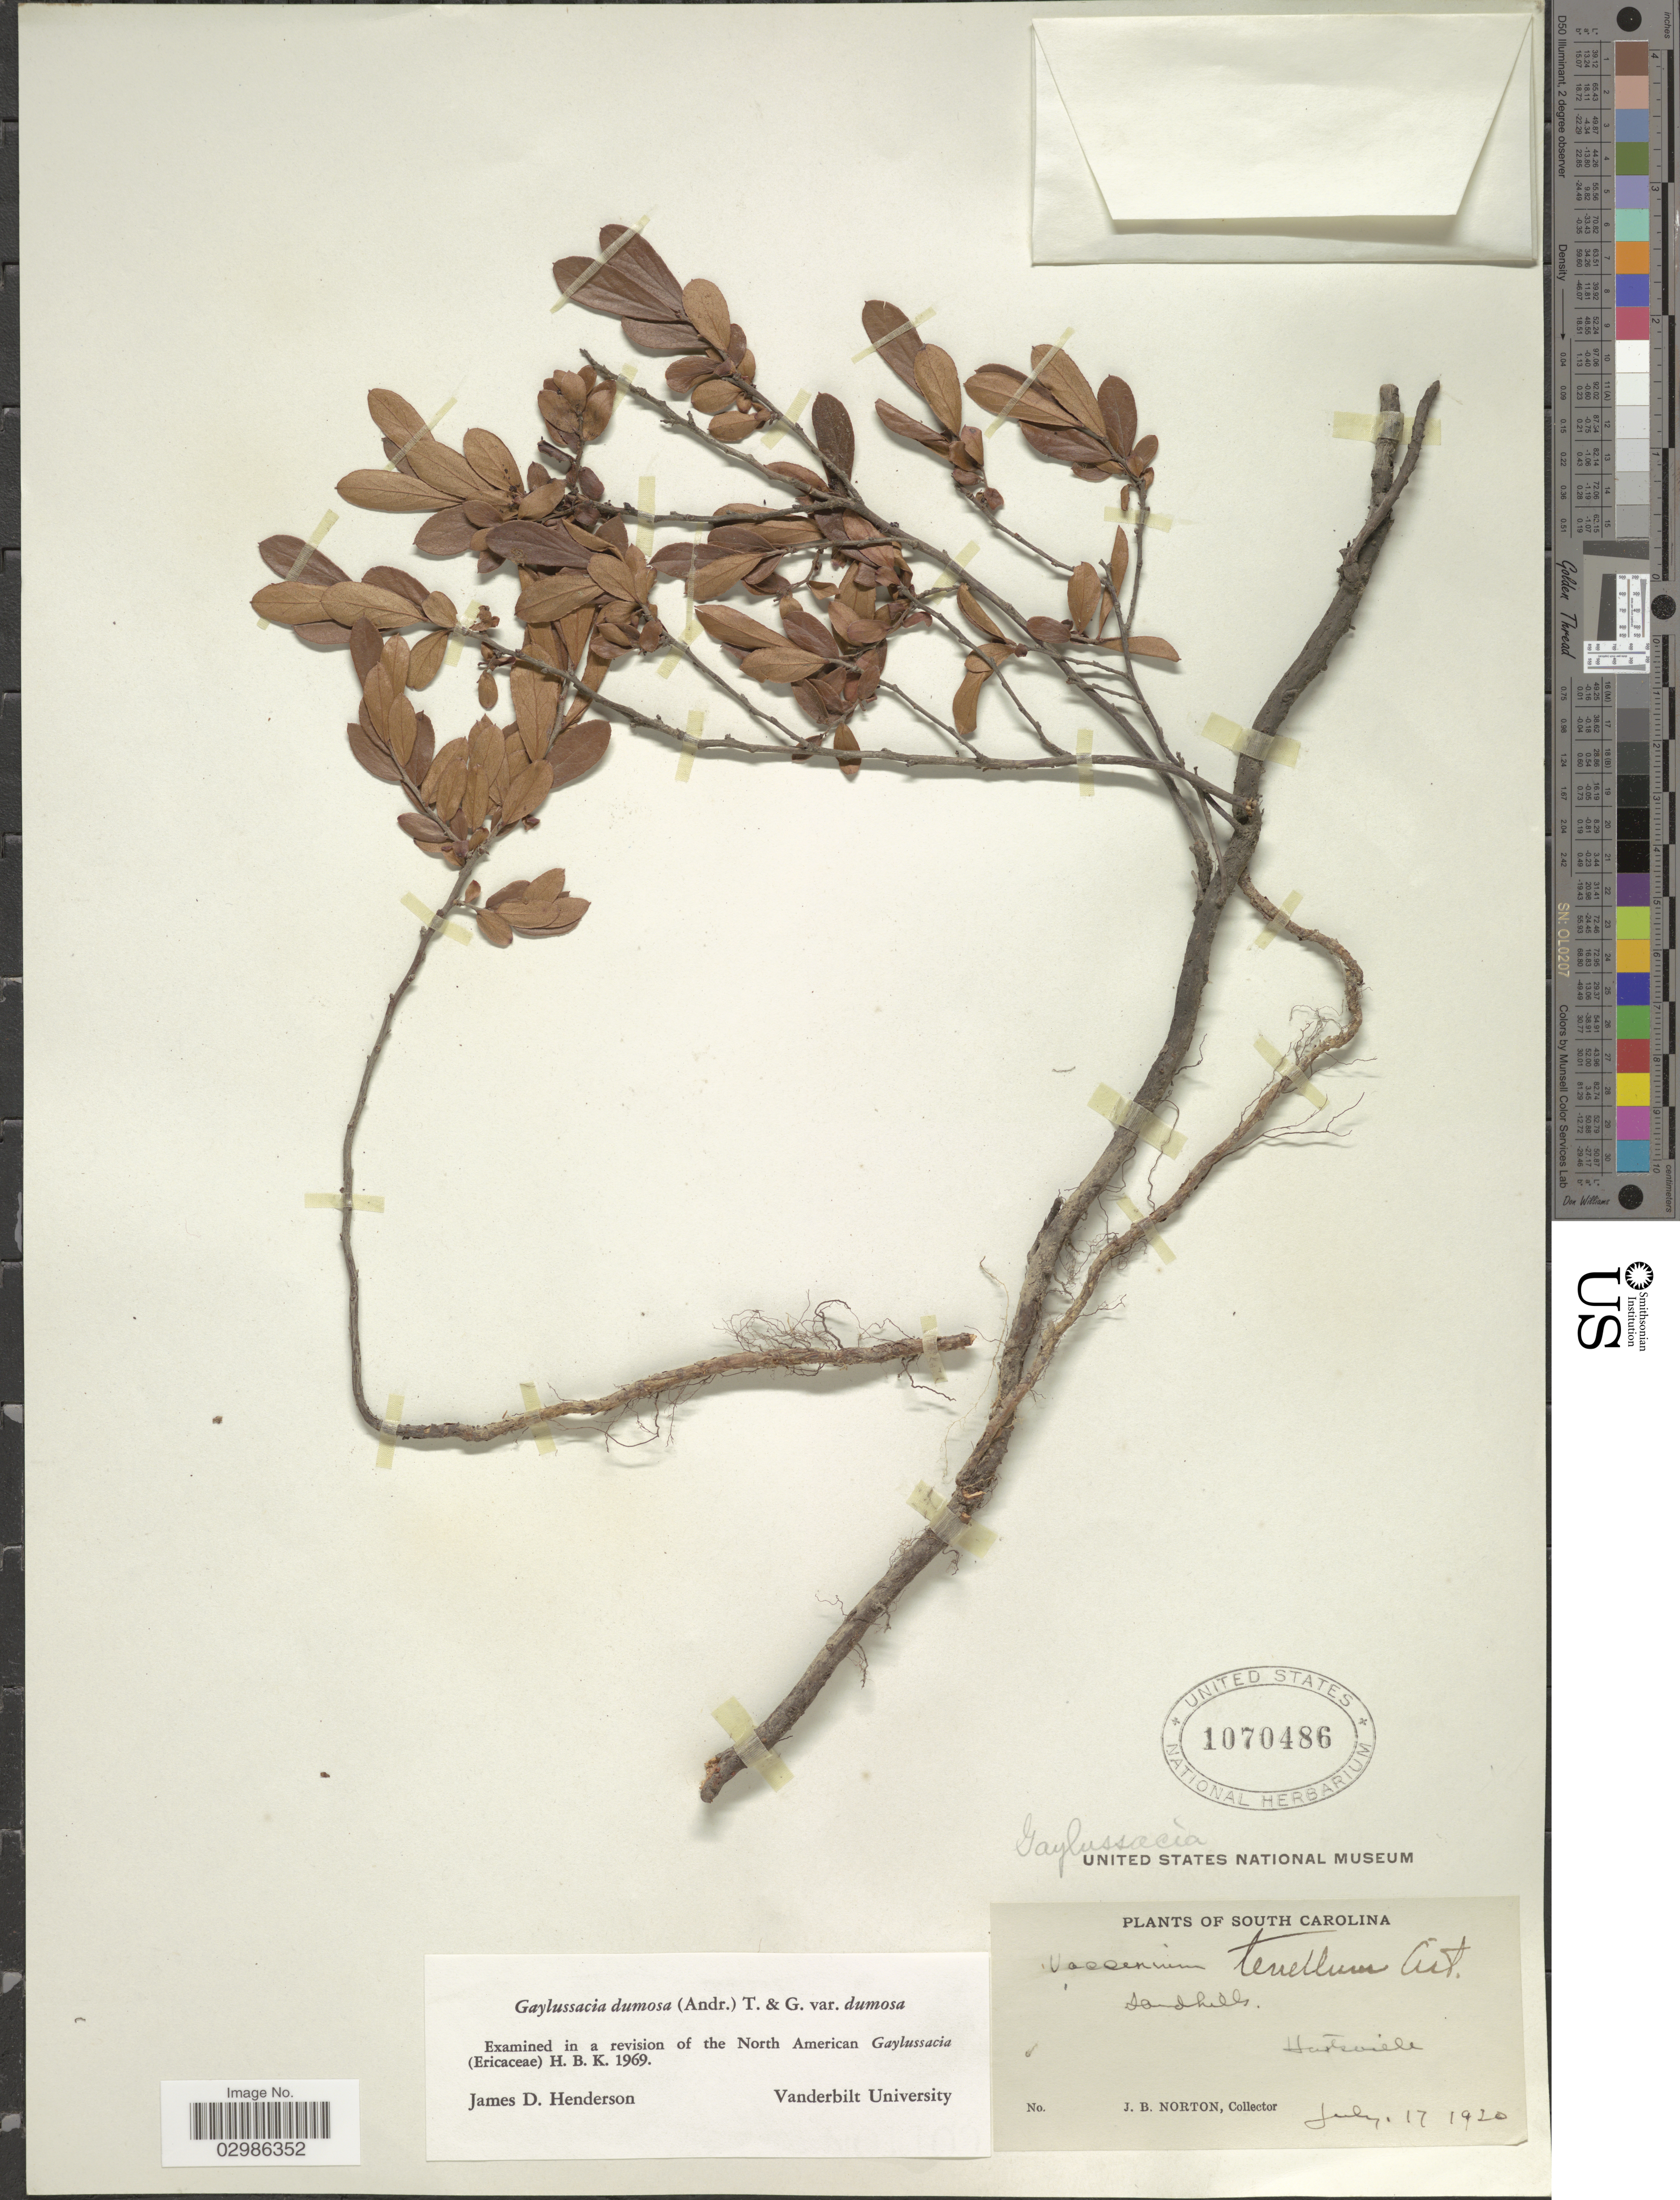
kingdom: Plantae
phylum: Tracheophyta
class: Magnoliopsida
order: Ericales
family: Ericaceae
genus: Gaylussacia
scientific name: Gaylussacia dumosa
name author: (Andrews) Torr. & A. Gray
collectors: J. B. Norton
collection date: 1920-07-17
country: United States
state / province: South Carolina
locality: Hartsville.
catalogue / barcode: US 1070486